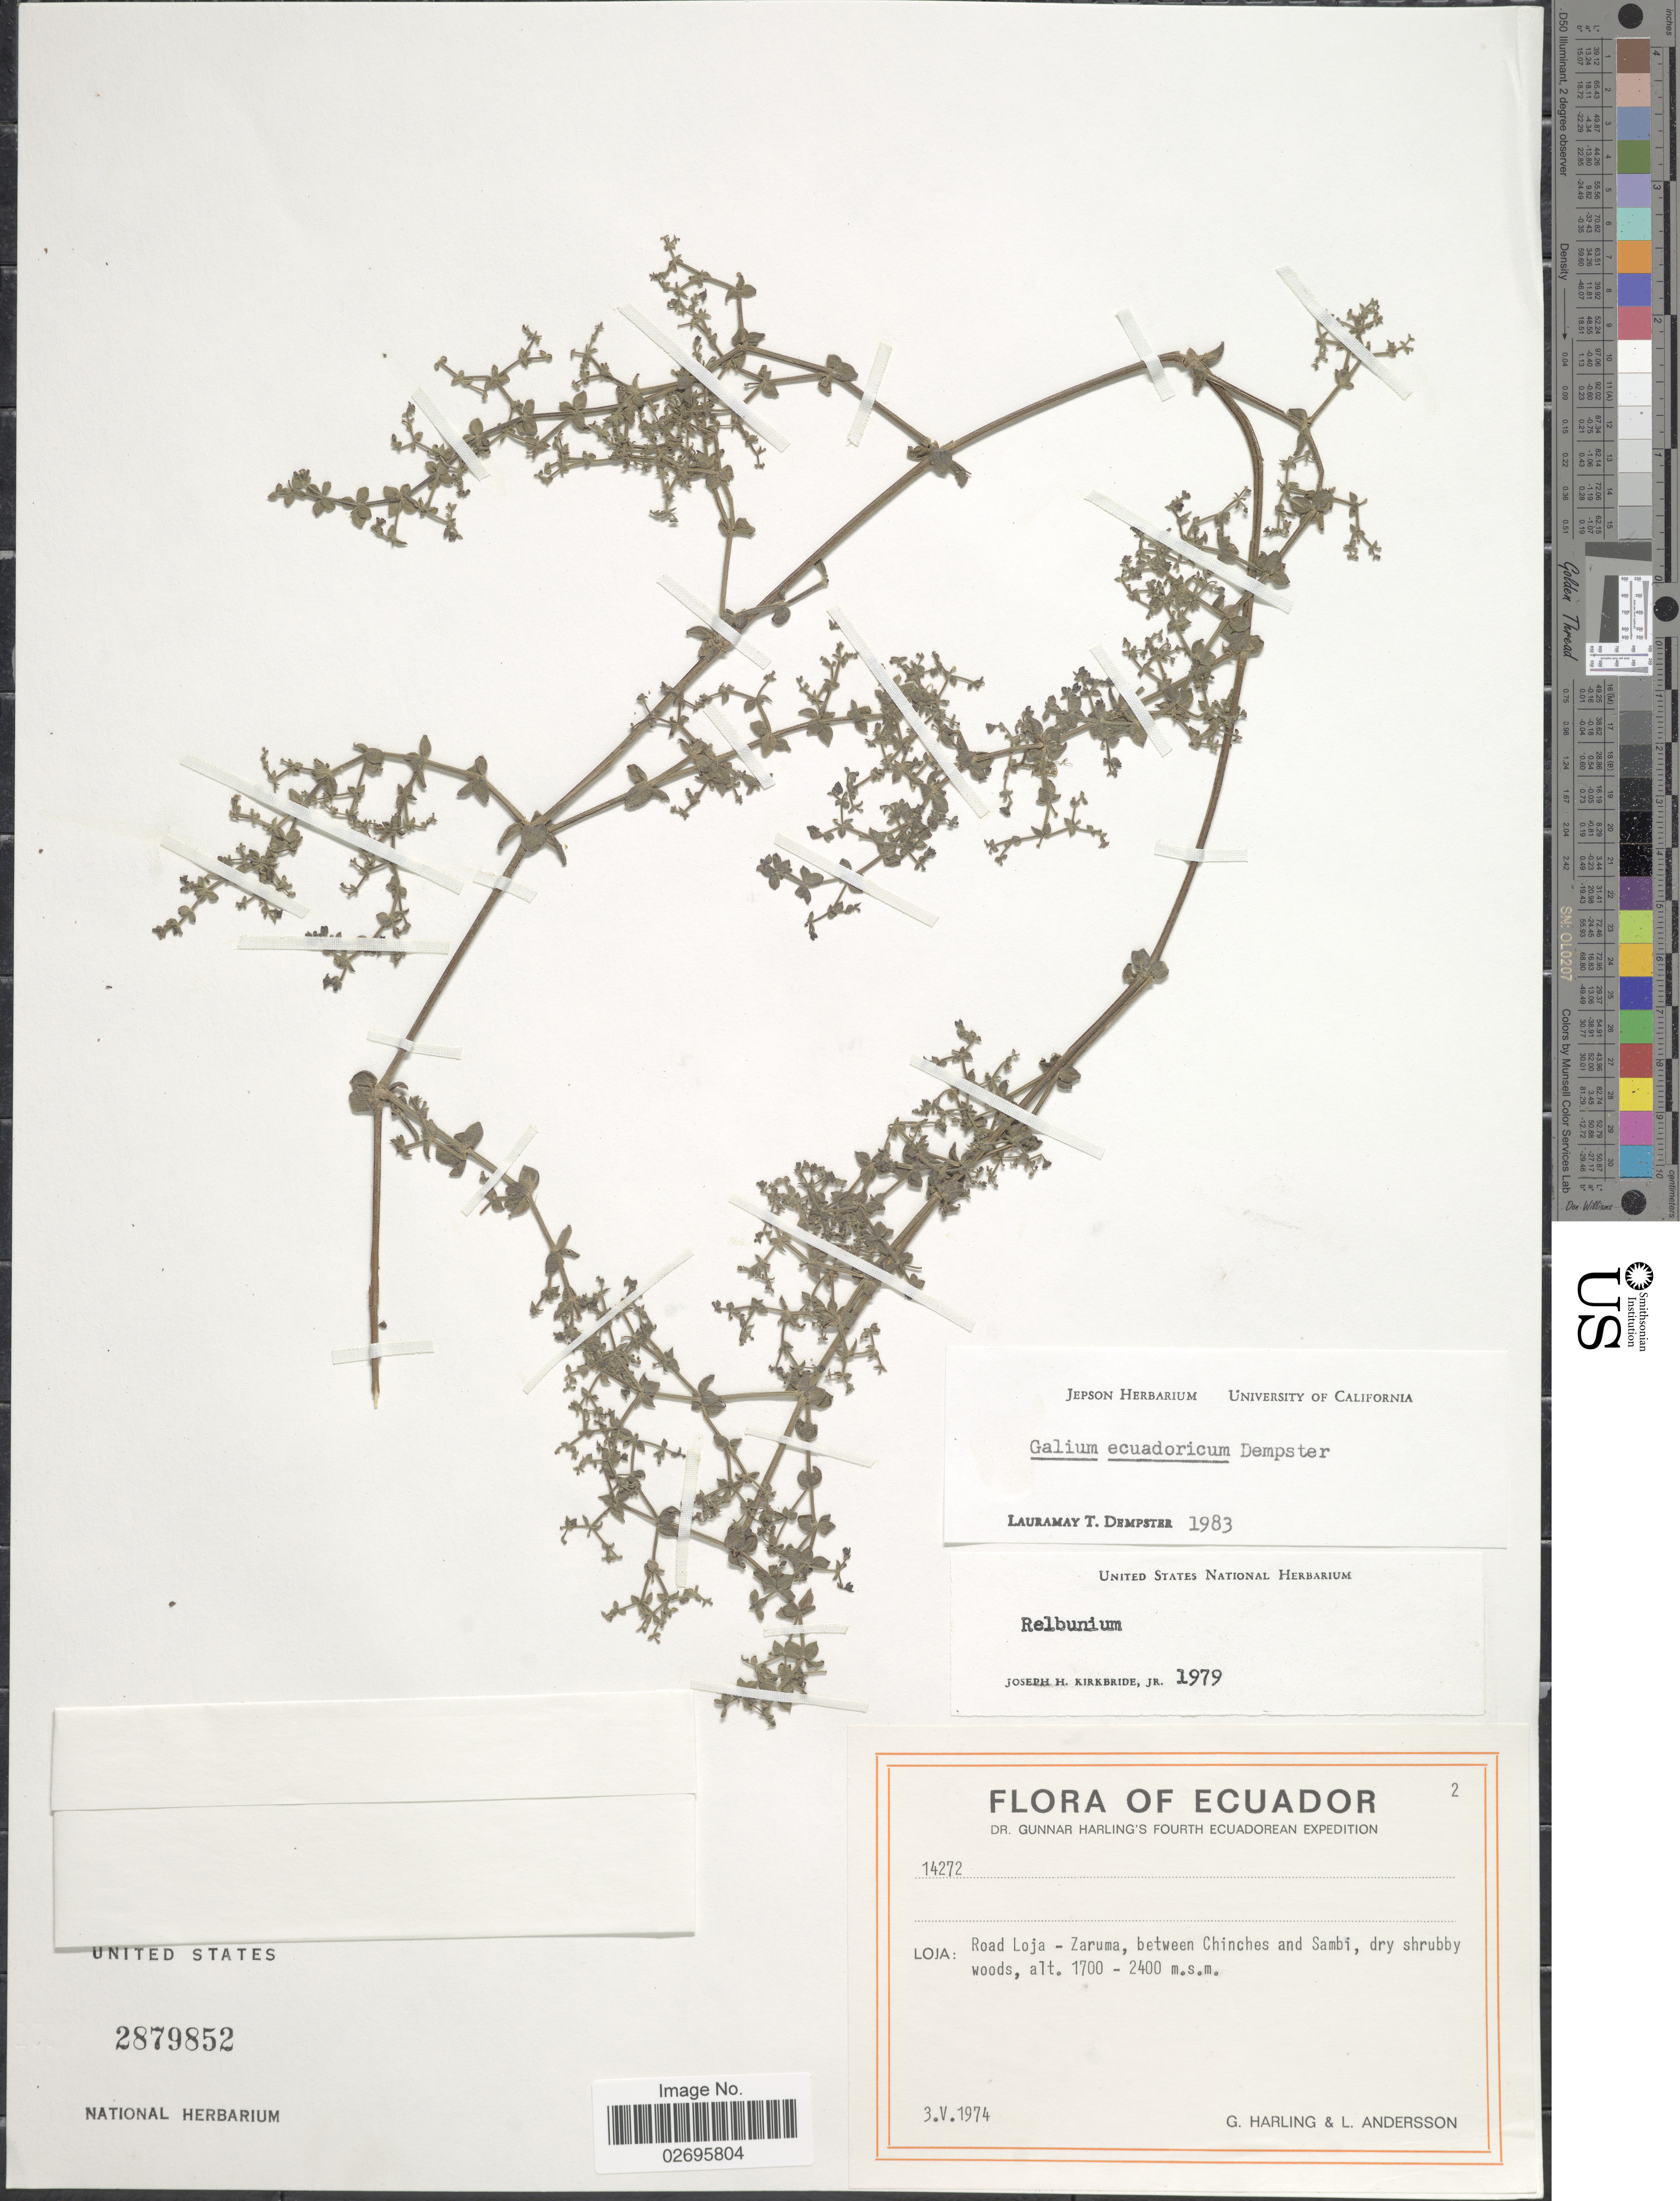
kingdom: Plantae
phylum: Tracheophyta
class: Magnoliopsida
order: Gentianales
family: Rubiaceae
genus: Galium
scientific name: Galium ecuadoricum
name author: Dempster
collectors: G. Harling & L. Andersson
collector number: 14272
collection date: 1974-05-03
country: Ecuador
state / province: Loja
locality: Loja: Road Loja - Zaruma, between Chinches and Sambi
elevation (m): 1700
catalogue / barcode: US 2879852